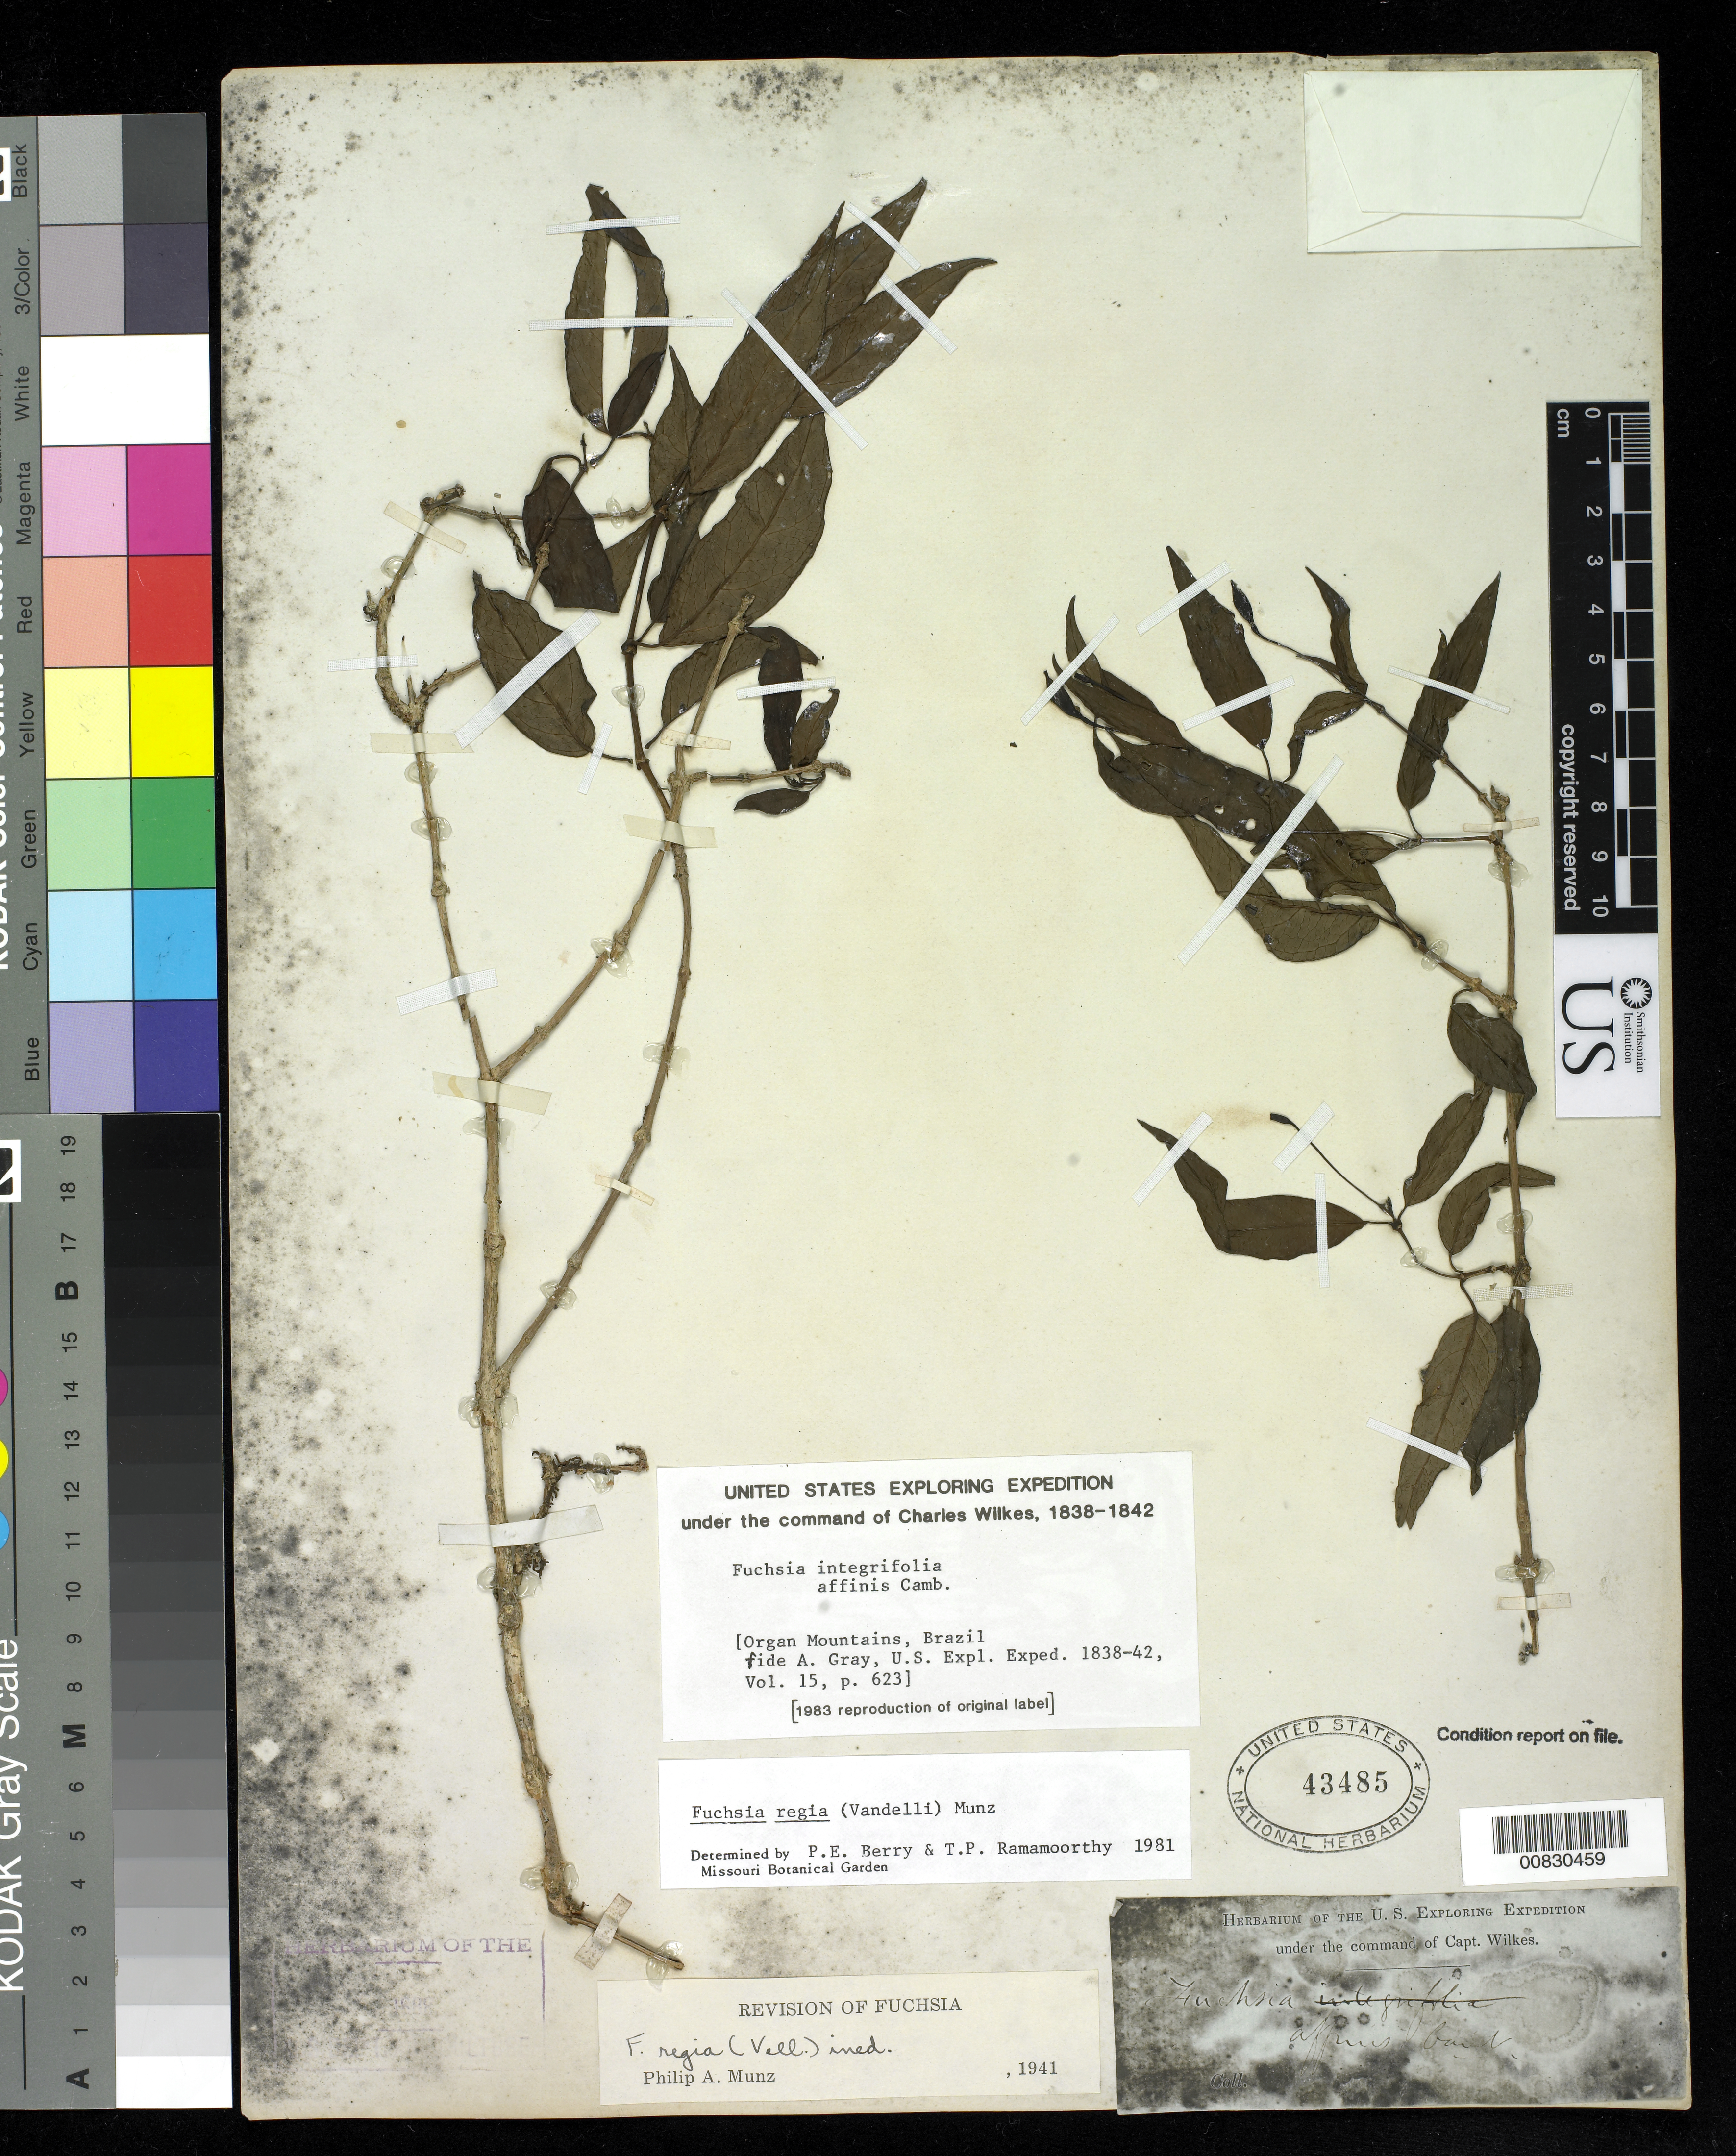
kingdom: Plantae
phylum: Tracheophyta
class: Magnoliopsida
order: Myrtales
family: Onagraceae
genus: Fuchsia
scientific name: Fuchsia regia subsp. regia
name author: (Vell.) Munz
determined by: Wagner, W. L., (BOT), Smithsonian Institution - National Museum of Natural History (UNITED STATES)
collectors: Wilkes Explor. Exped.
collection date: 1838/1842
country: Brazil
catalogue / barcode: US 43485